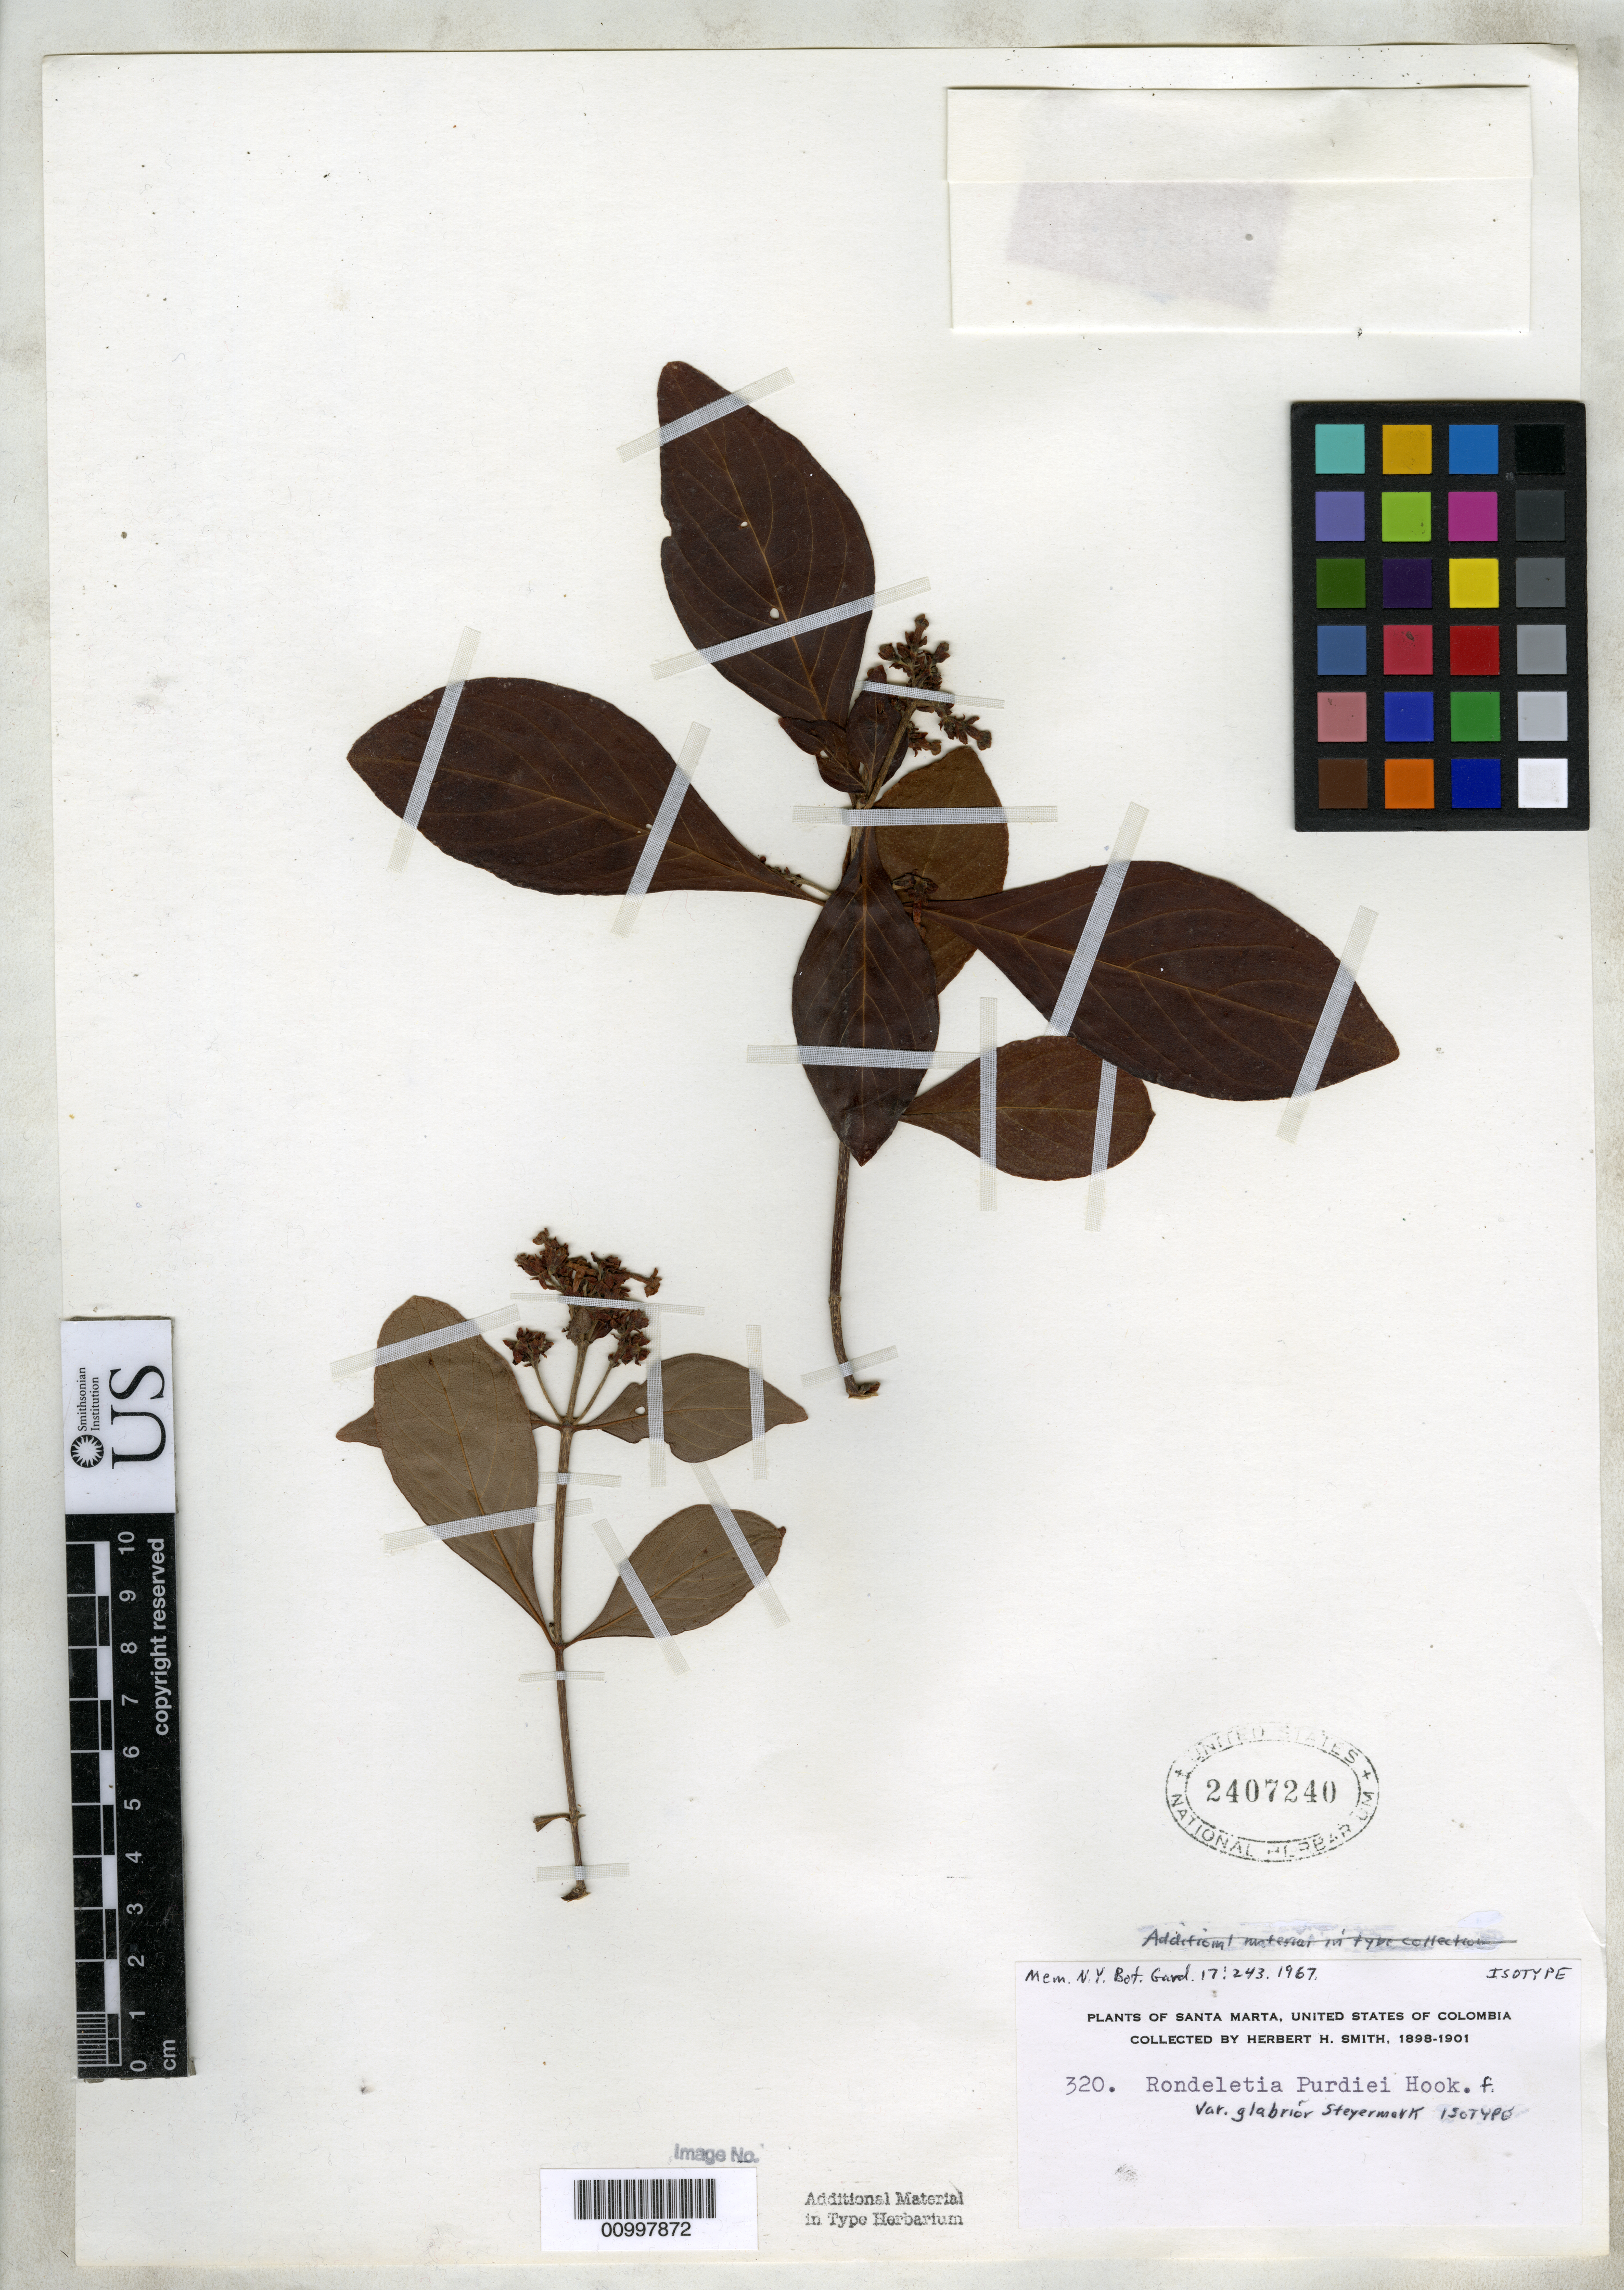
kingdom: Plantae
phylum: Tracheophyta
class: Magnoliopsida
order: Gentianales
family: Rubiaceae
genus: Rondeletia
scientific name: Rondeletia purdiei var. glabrior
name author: Steyerm.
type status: Isotype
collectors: Herbert H. Smith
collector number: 320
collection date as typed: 1898-1901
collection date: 1898/1901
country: Colombia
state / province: Magdalena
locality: Santa Marta.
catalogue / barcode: US 2407240